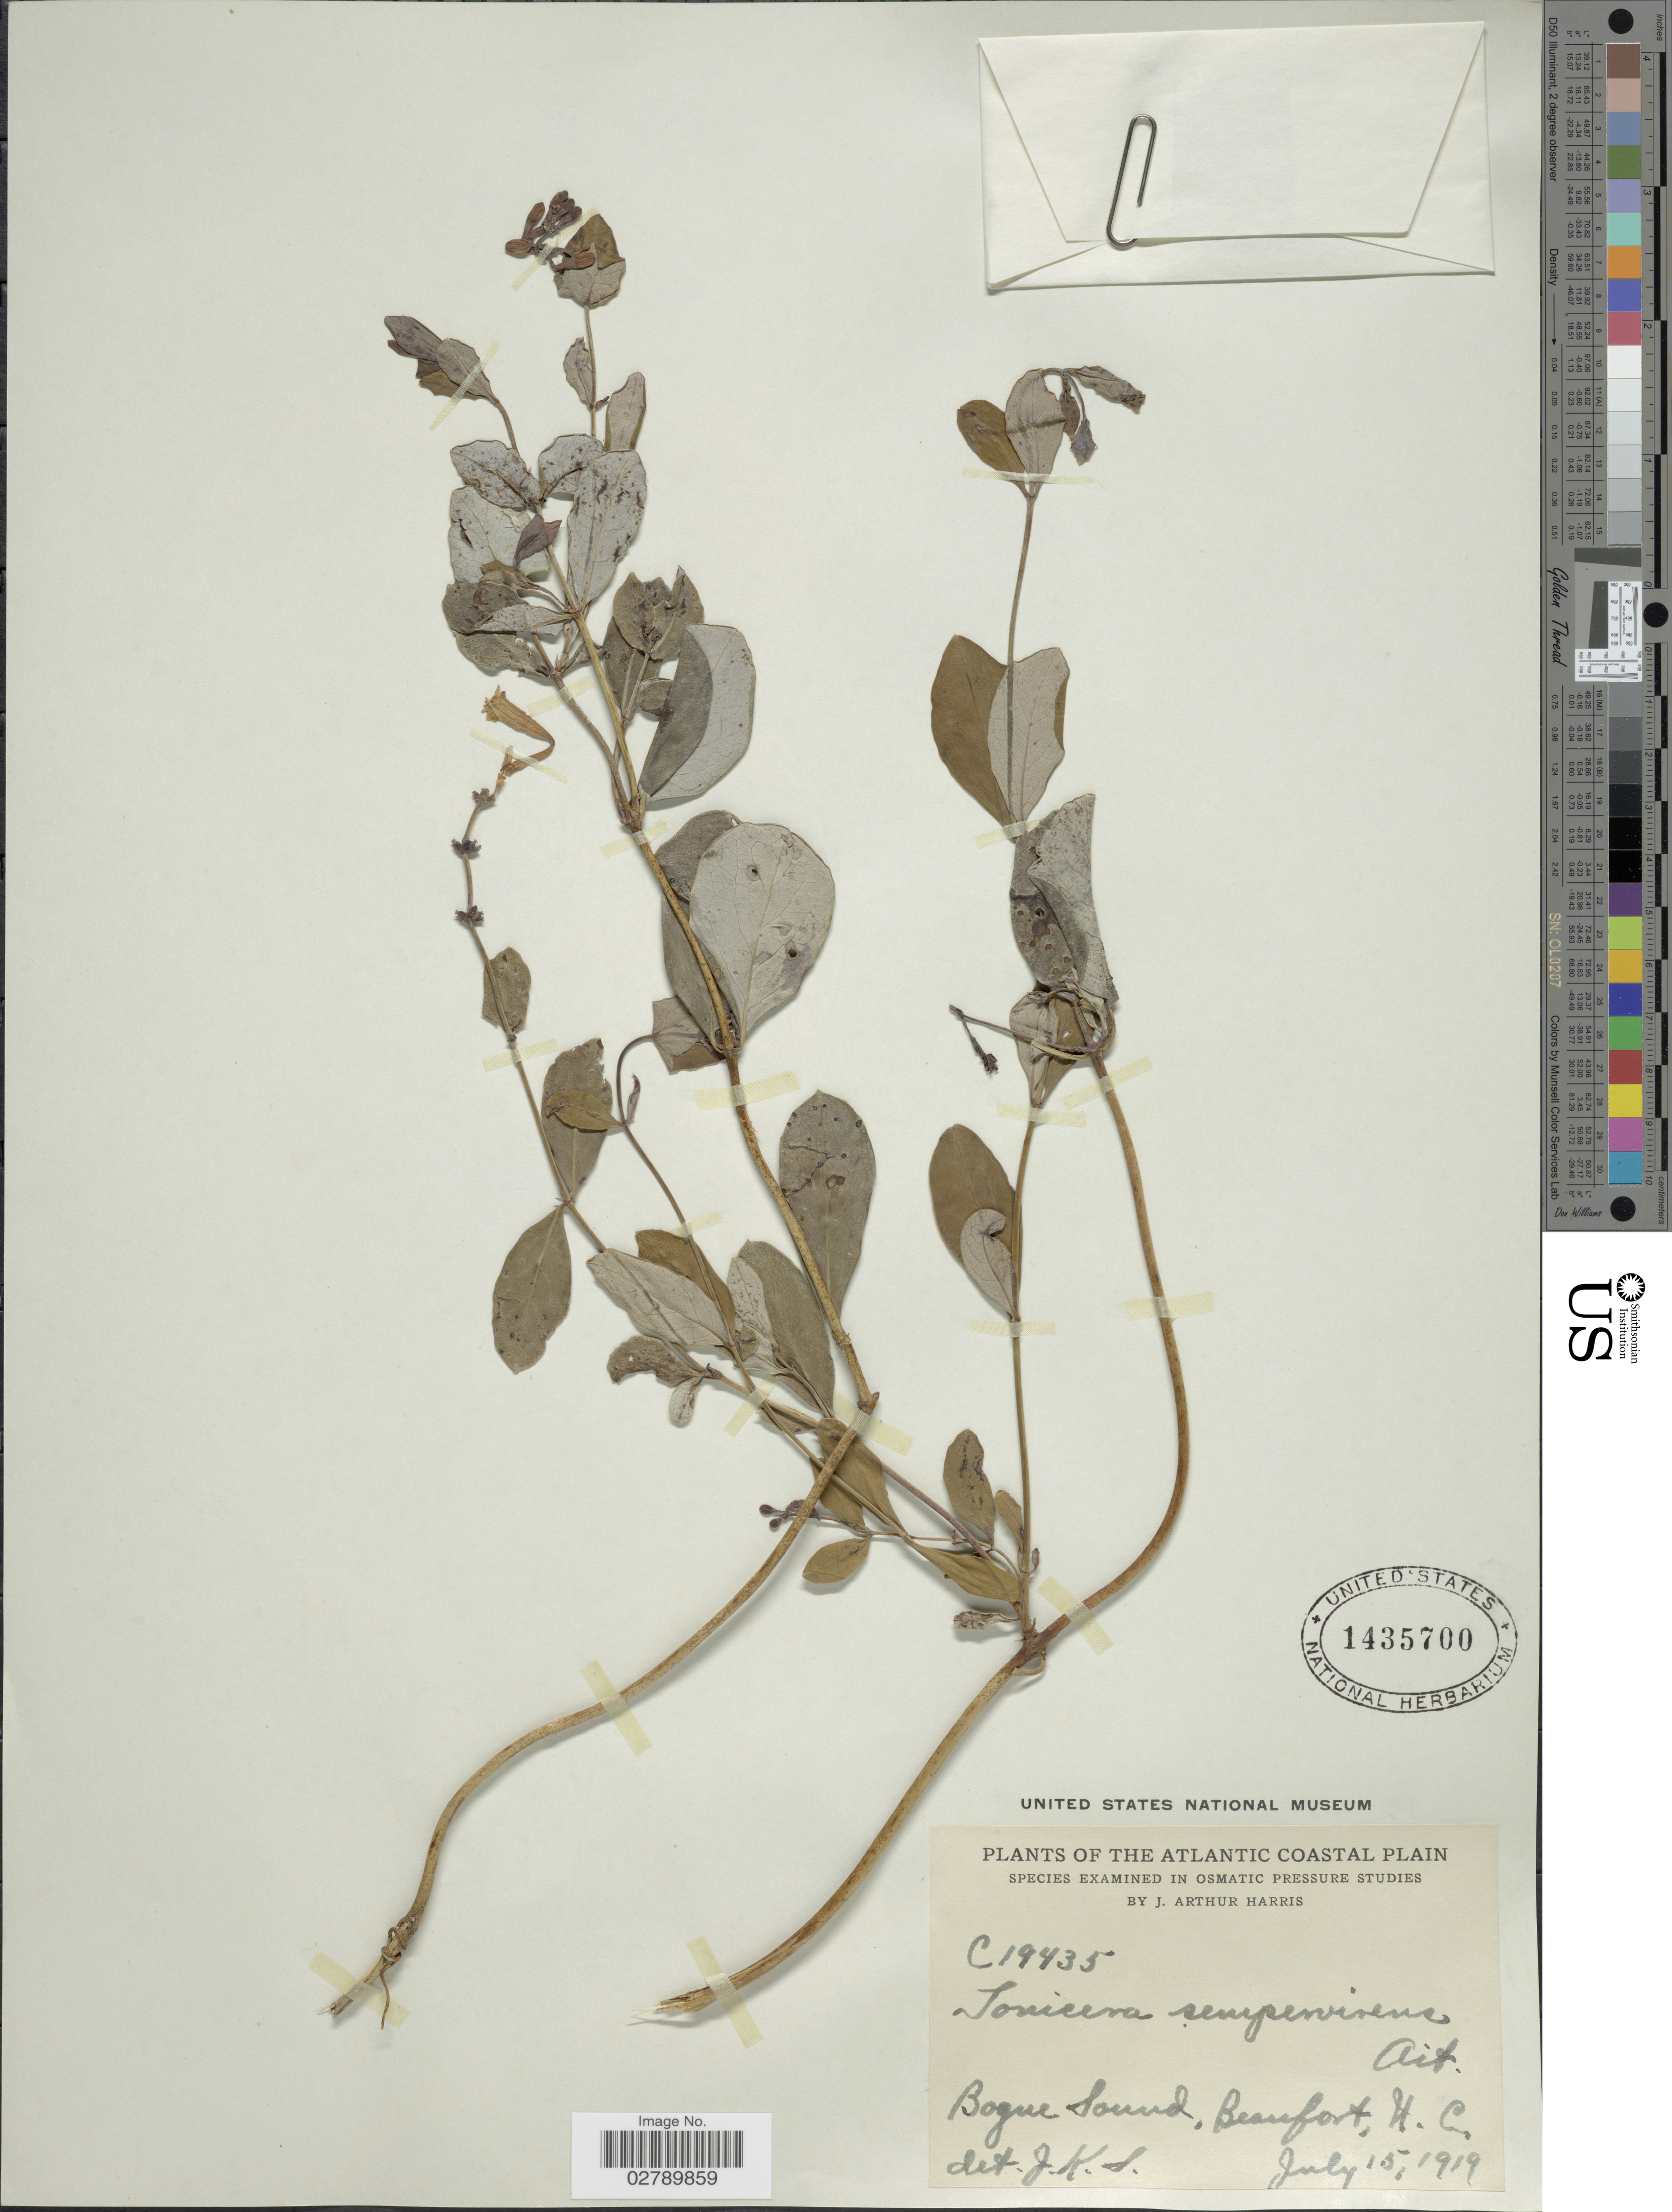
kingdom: Plantae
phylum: Tracheophyta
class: Magnoliopsida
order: Dipsacales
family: Caprifoliaceae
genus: Lonicera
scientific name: Lonicera sempervirens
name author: L.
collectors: J. A. Harris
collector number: C19435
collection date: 1919-07-15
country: United States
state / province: North Carolina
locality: Atlantic Coastal Plain. Bogue Sound, Beaufort.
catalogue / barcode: US 1435700